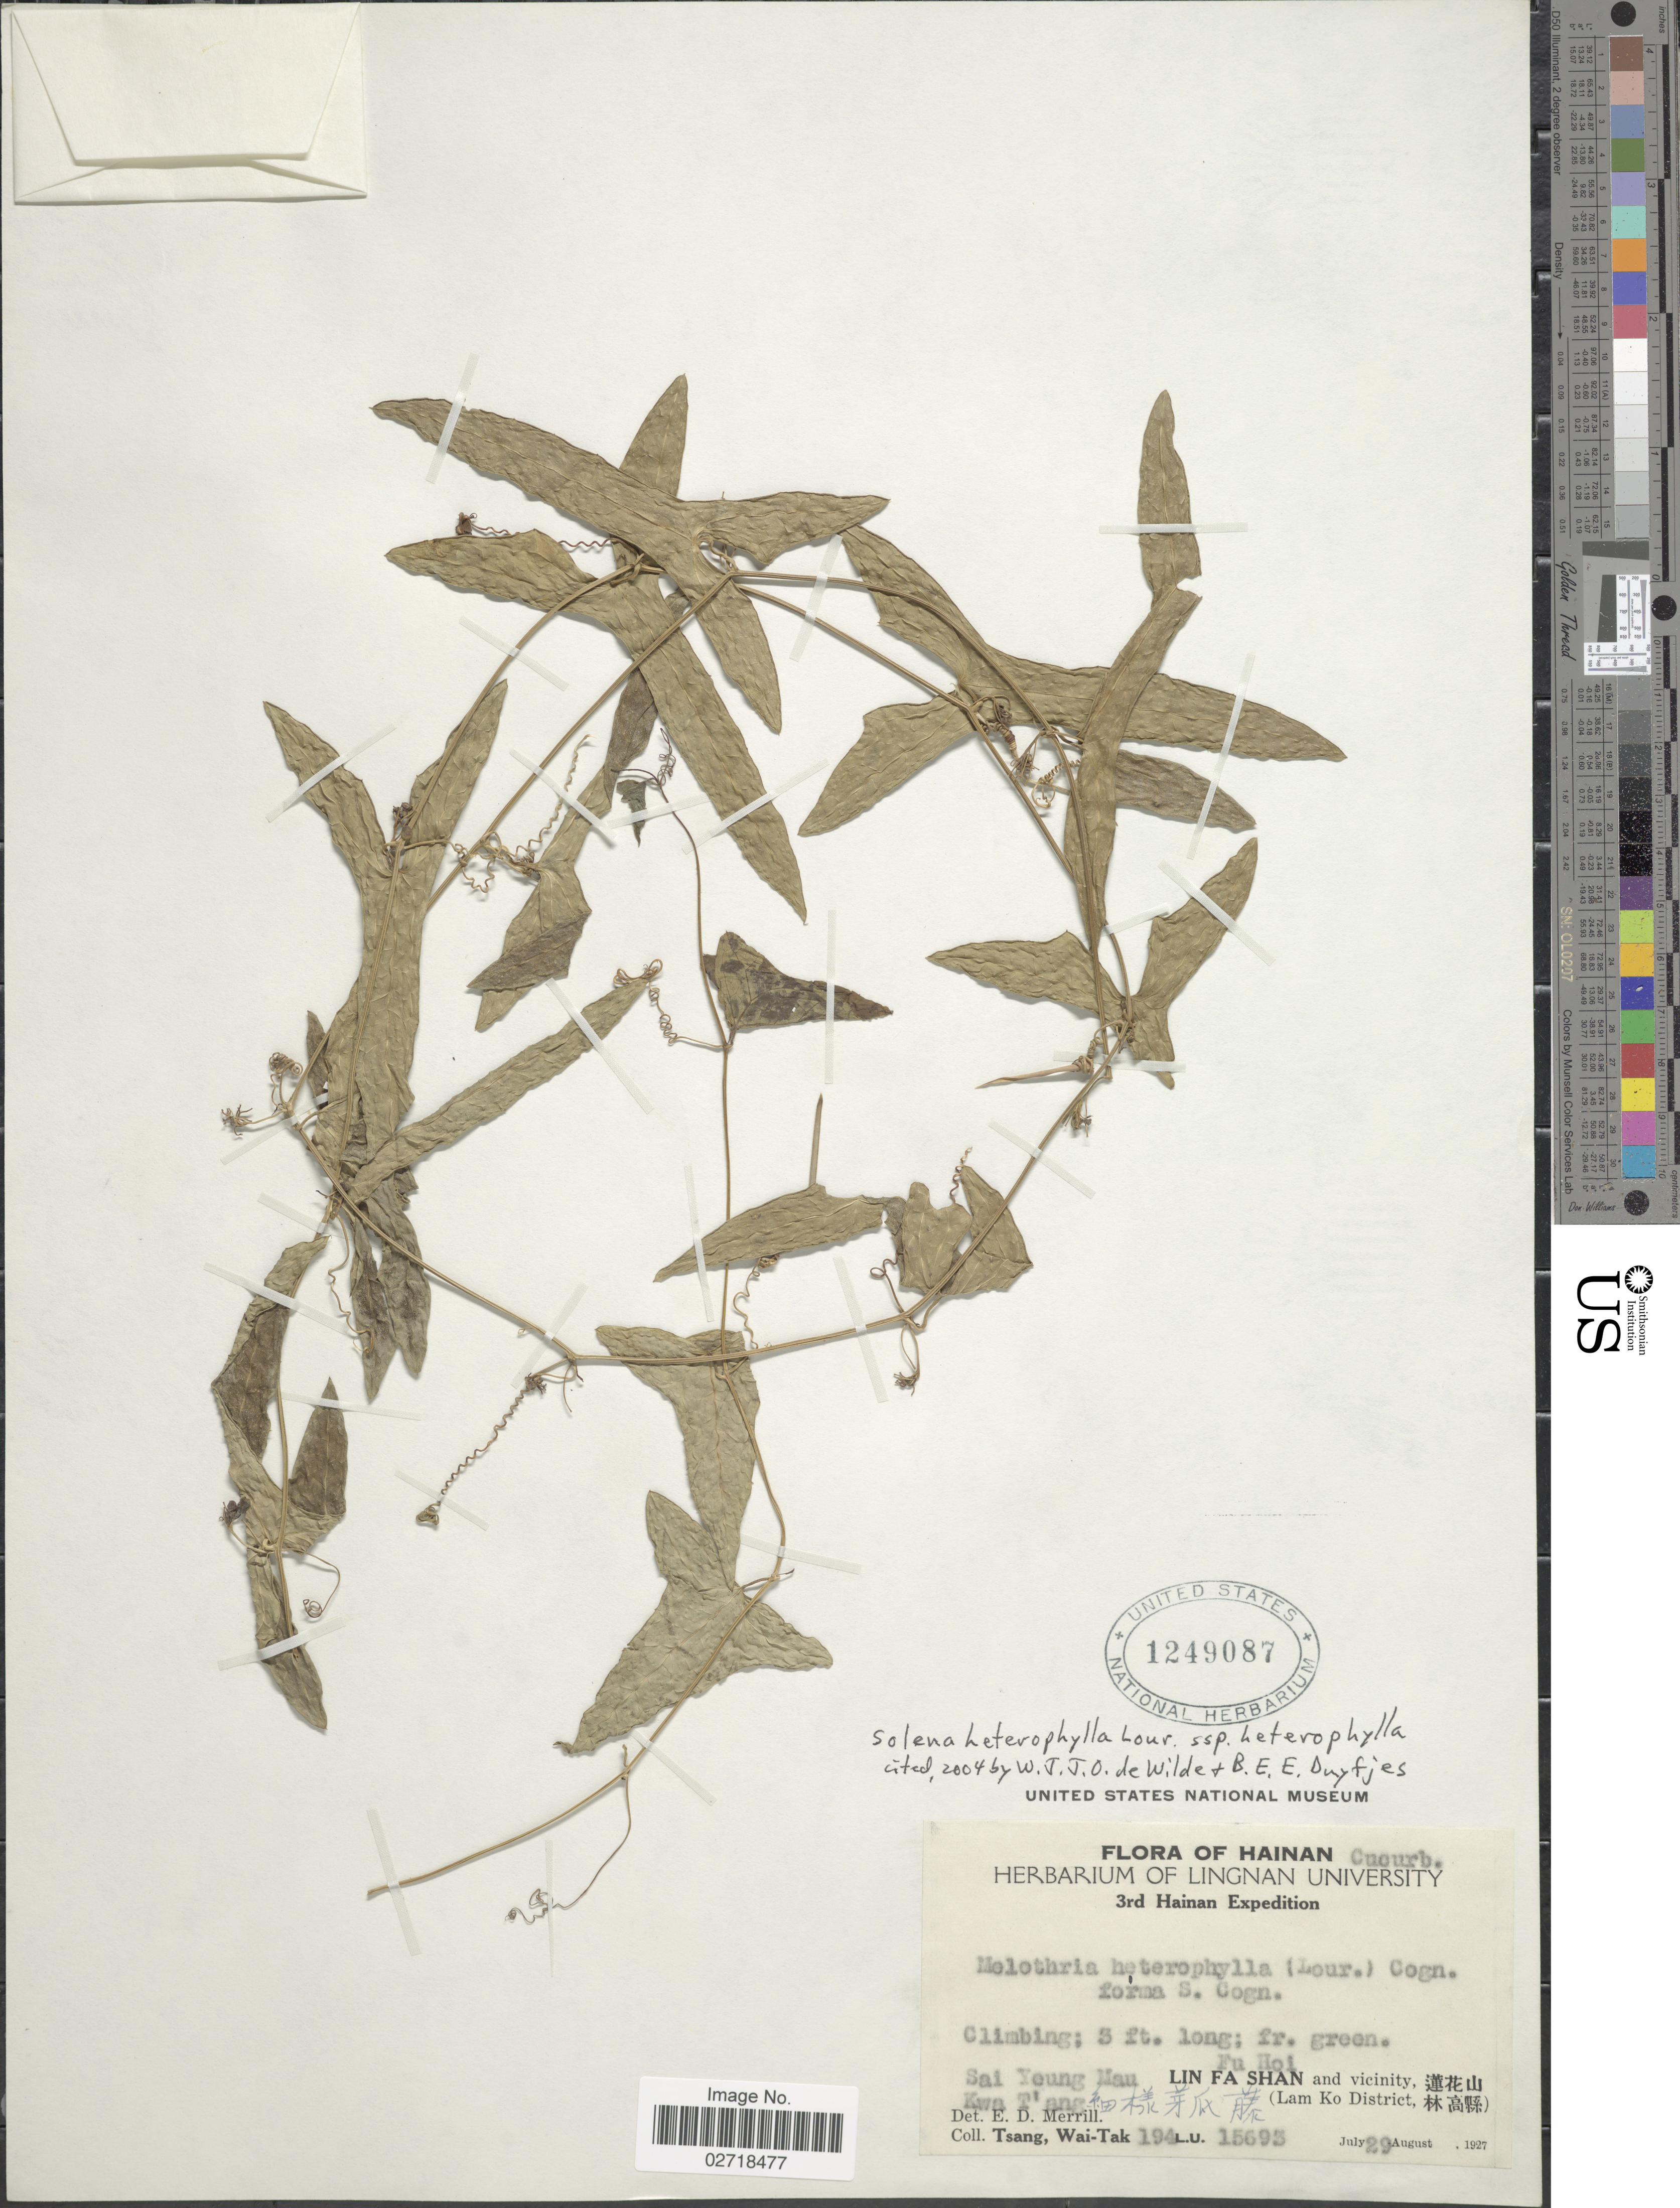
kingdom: Plantae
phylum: Tracheophyta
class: Magnoliopsida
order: Cucurbitales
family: Cucurbitaceae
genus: Solena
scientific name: Solena heterophylla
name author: Lour.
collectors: W. T. Tsang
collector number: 194/15693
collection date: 1927-08-29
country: China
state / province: Hainan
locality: Fu Hoi. Sai Yeung Mau. Kwa T'ang. Lin Fa Shan and vicinity (Lam Ko District)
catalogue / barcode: US 1249087